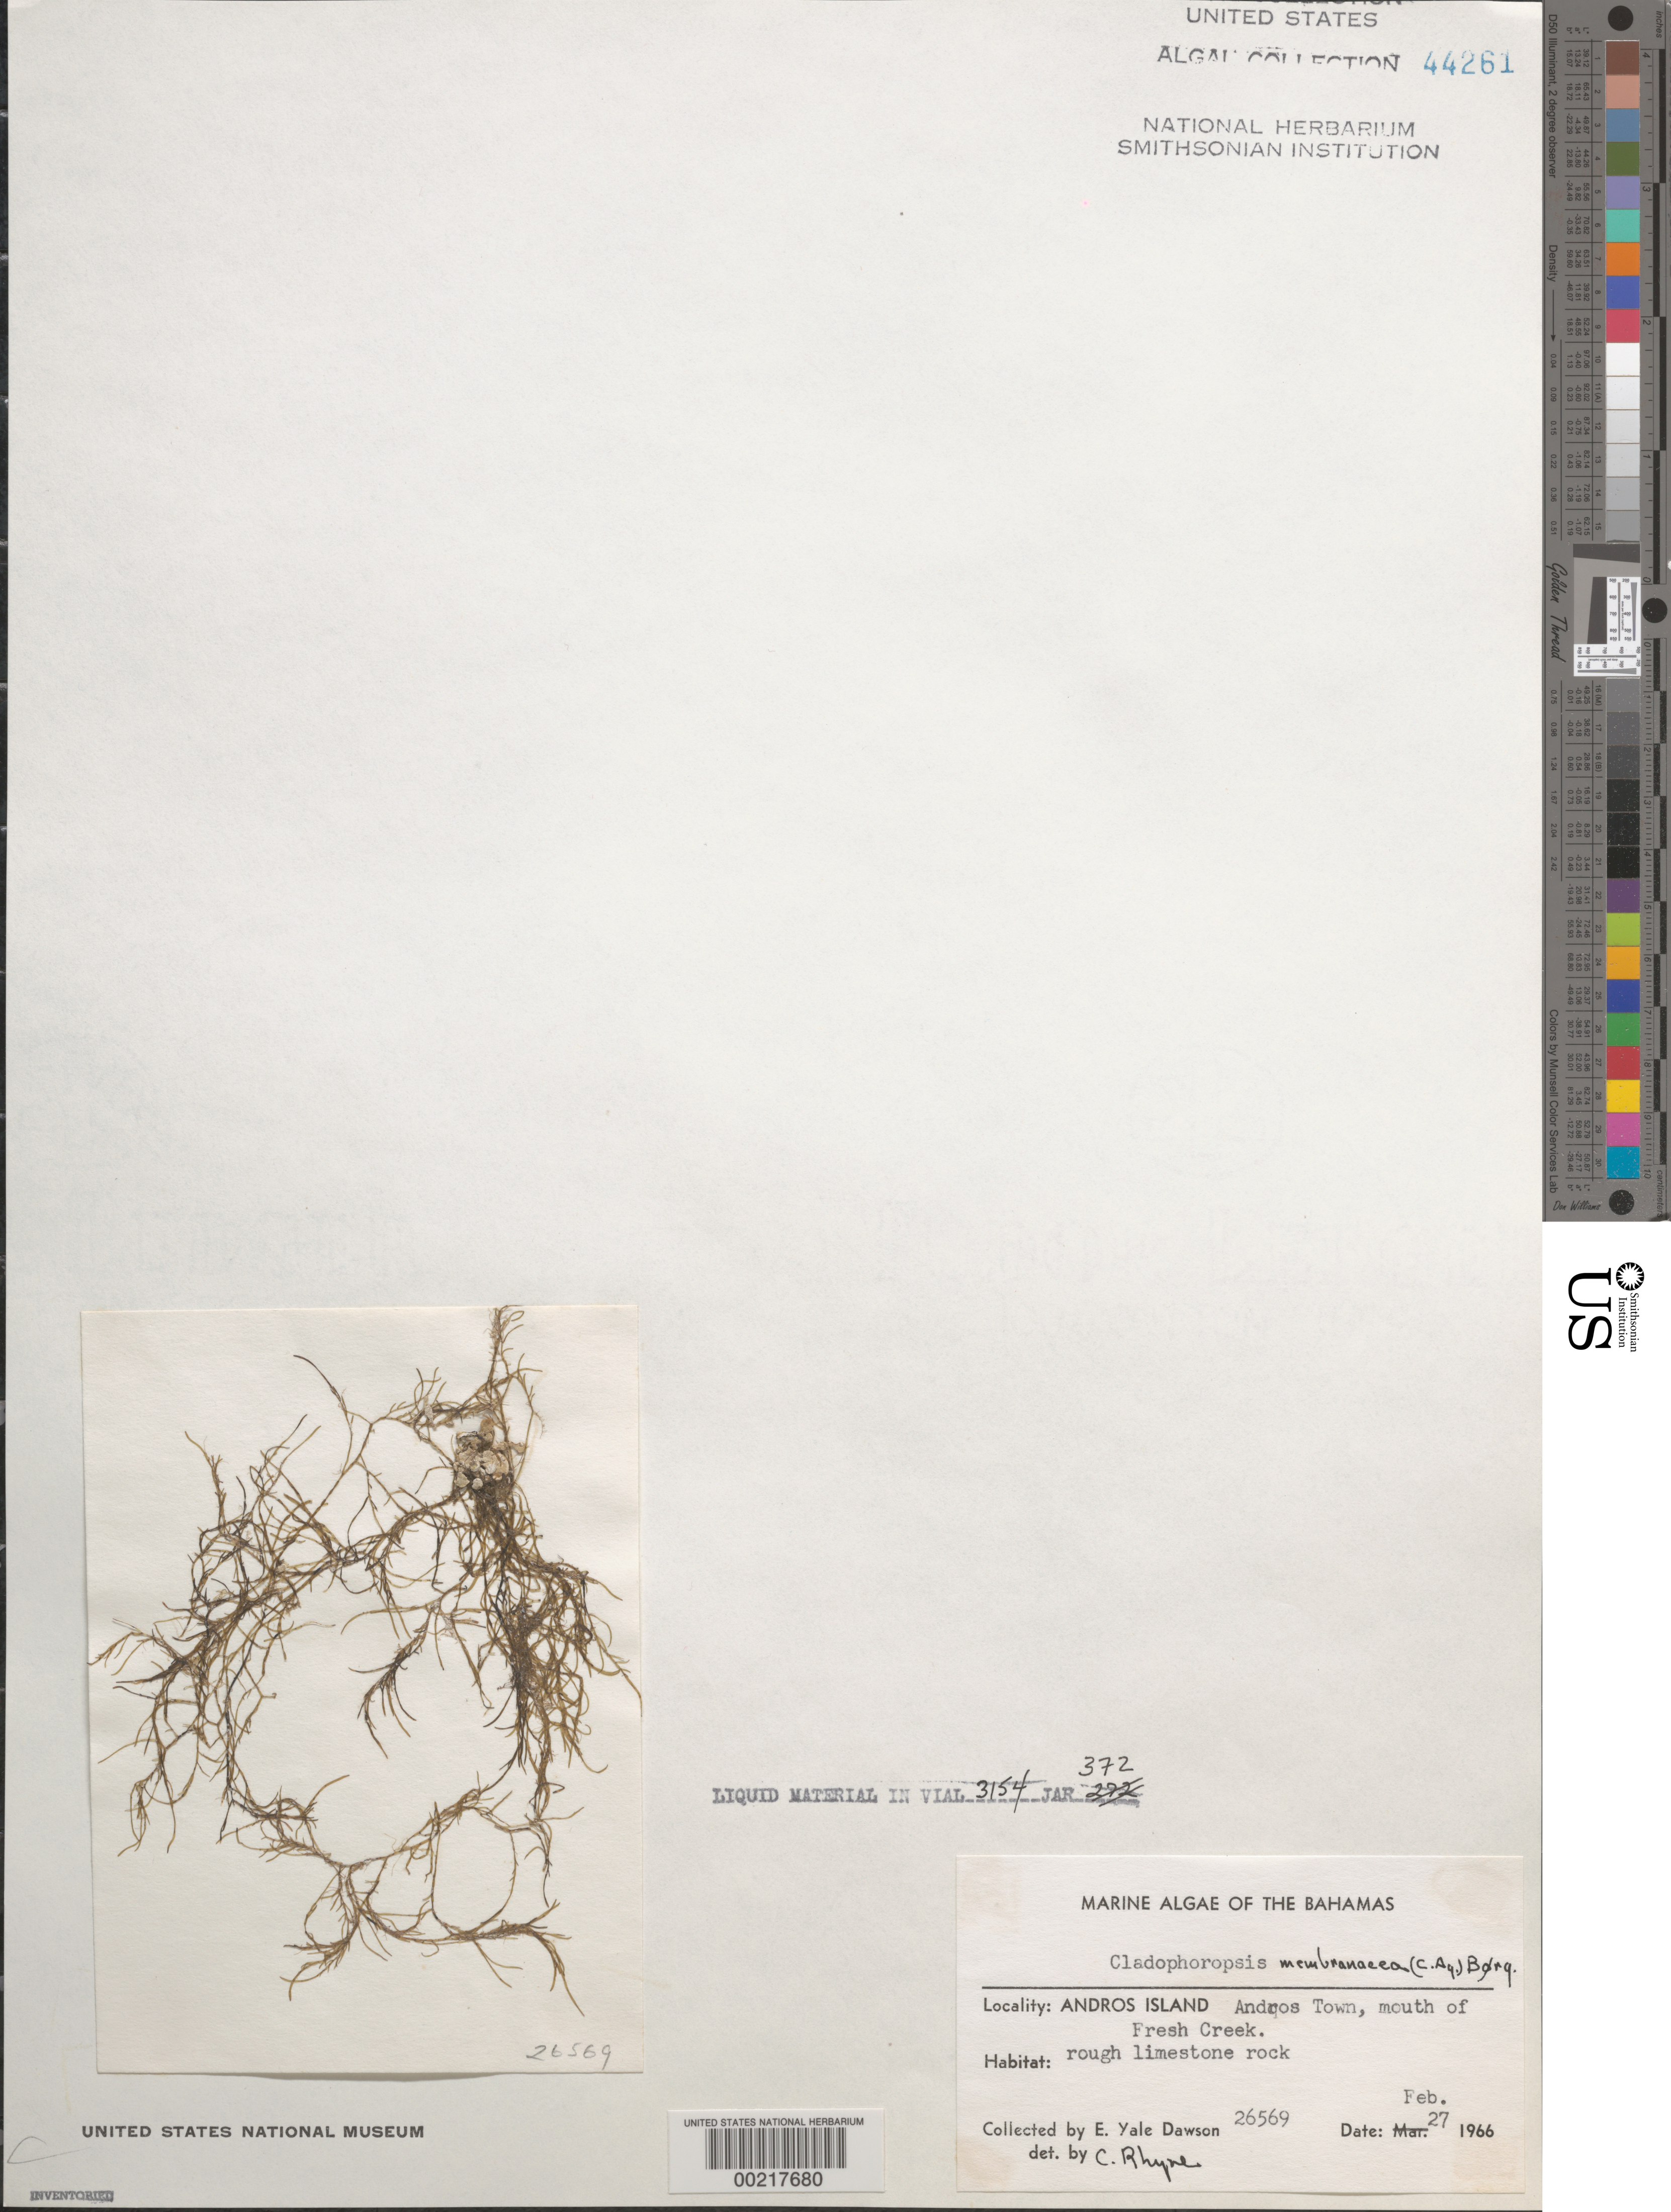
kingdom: Plantae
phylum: Chlorophyta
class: Ulvophyceae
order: Siphonocladales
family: Boodleaceae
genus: Cladophoropsis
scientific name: Cladophoropsis membranacea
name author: (Hofman-Bang) Børgesen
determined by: Rhyne, C. F.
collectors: E. Y. Dawson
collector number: EYD 26569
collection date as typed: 27 Feb 1966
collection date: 1966-02-27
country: Bahamas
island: Andros Island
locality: Andros Town, Fresh Creek mouth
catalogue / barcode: US 44261